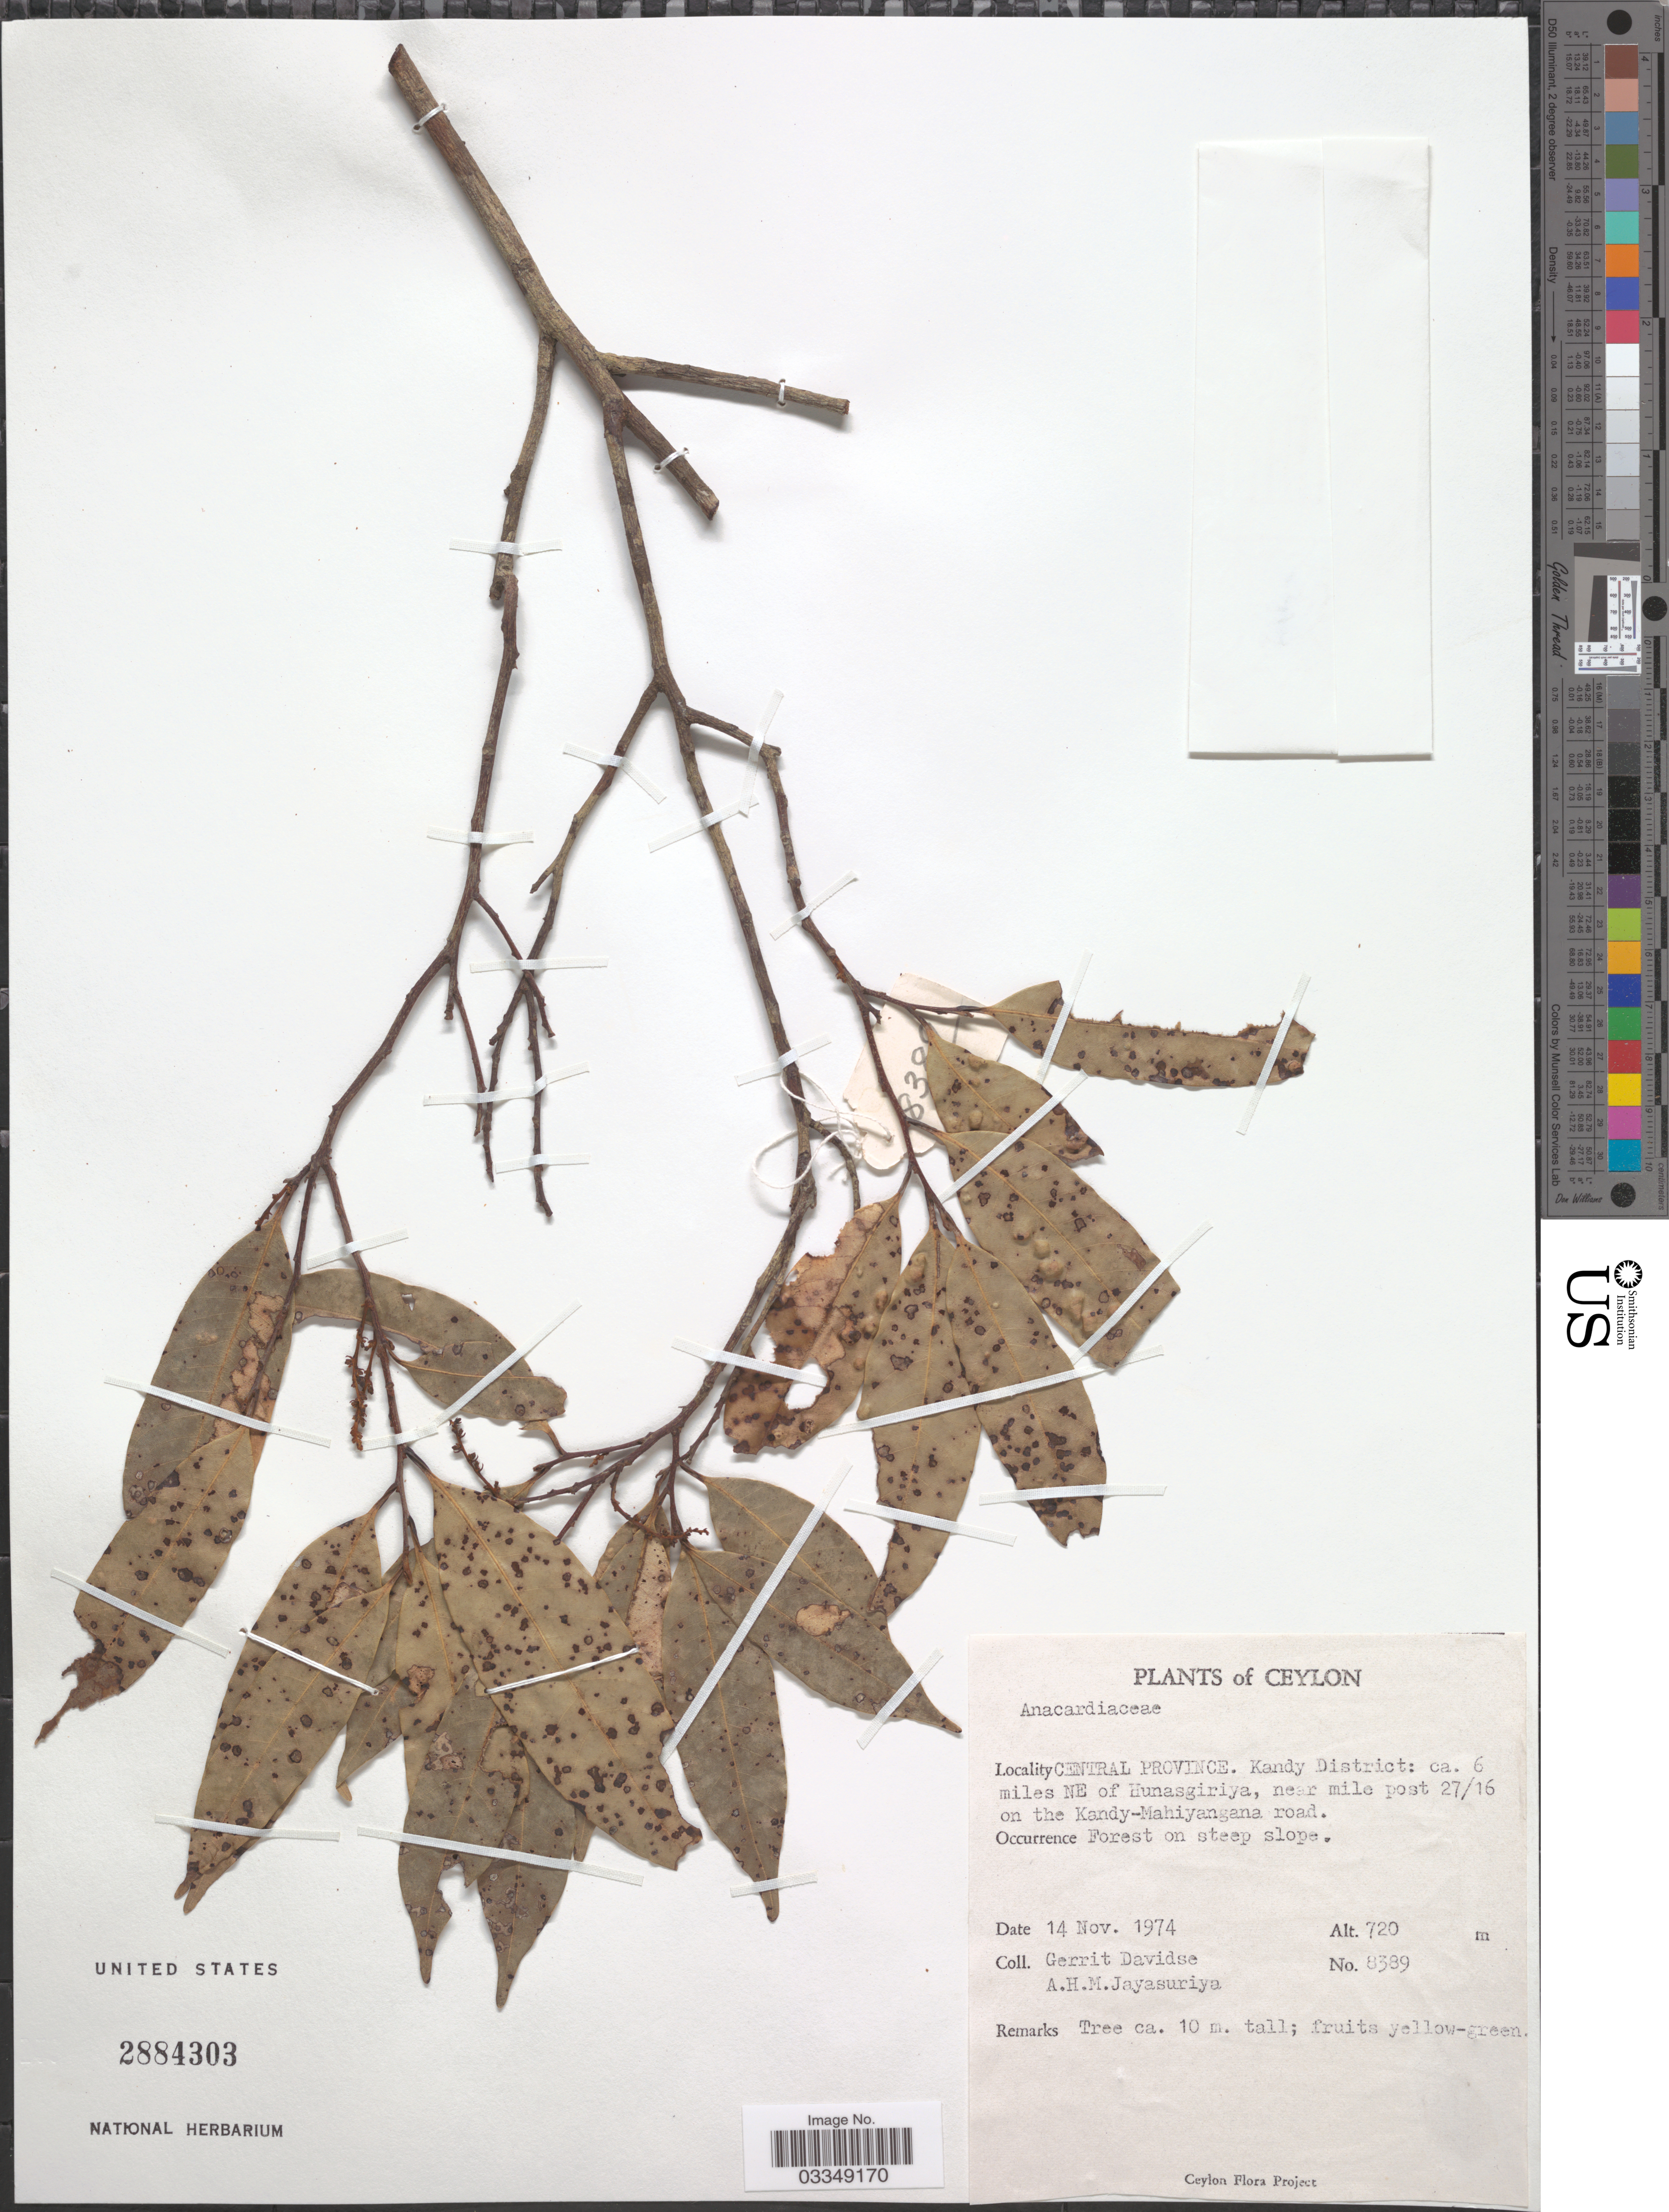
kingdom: Plantae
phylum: Tracheophyta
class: Magnoliopsida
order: Sapindales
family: Anacardiaceae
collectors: G. Davidse & A. H. Jayasuriya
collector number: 8389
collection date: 1974-11-14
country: Sri Lanka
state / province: Central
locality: Ceylon. Kandy District: ca. 6 miles N of Hunasgiriya, near mile post 27/16 on the Kandy-Mahiyangana road.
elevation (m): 720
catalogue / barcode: US 2884303